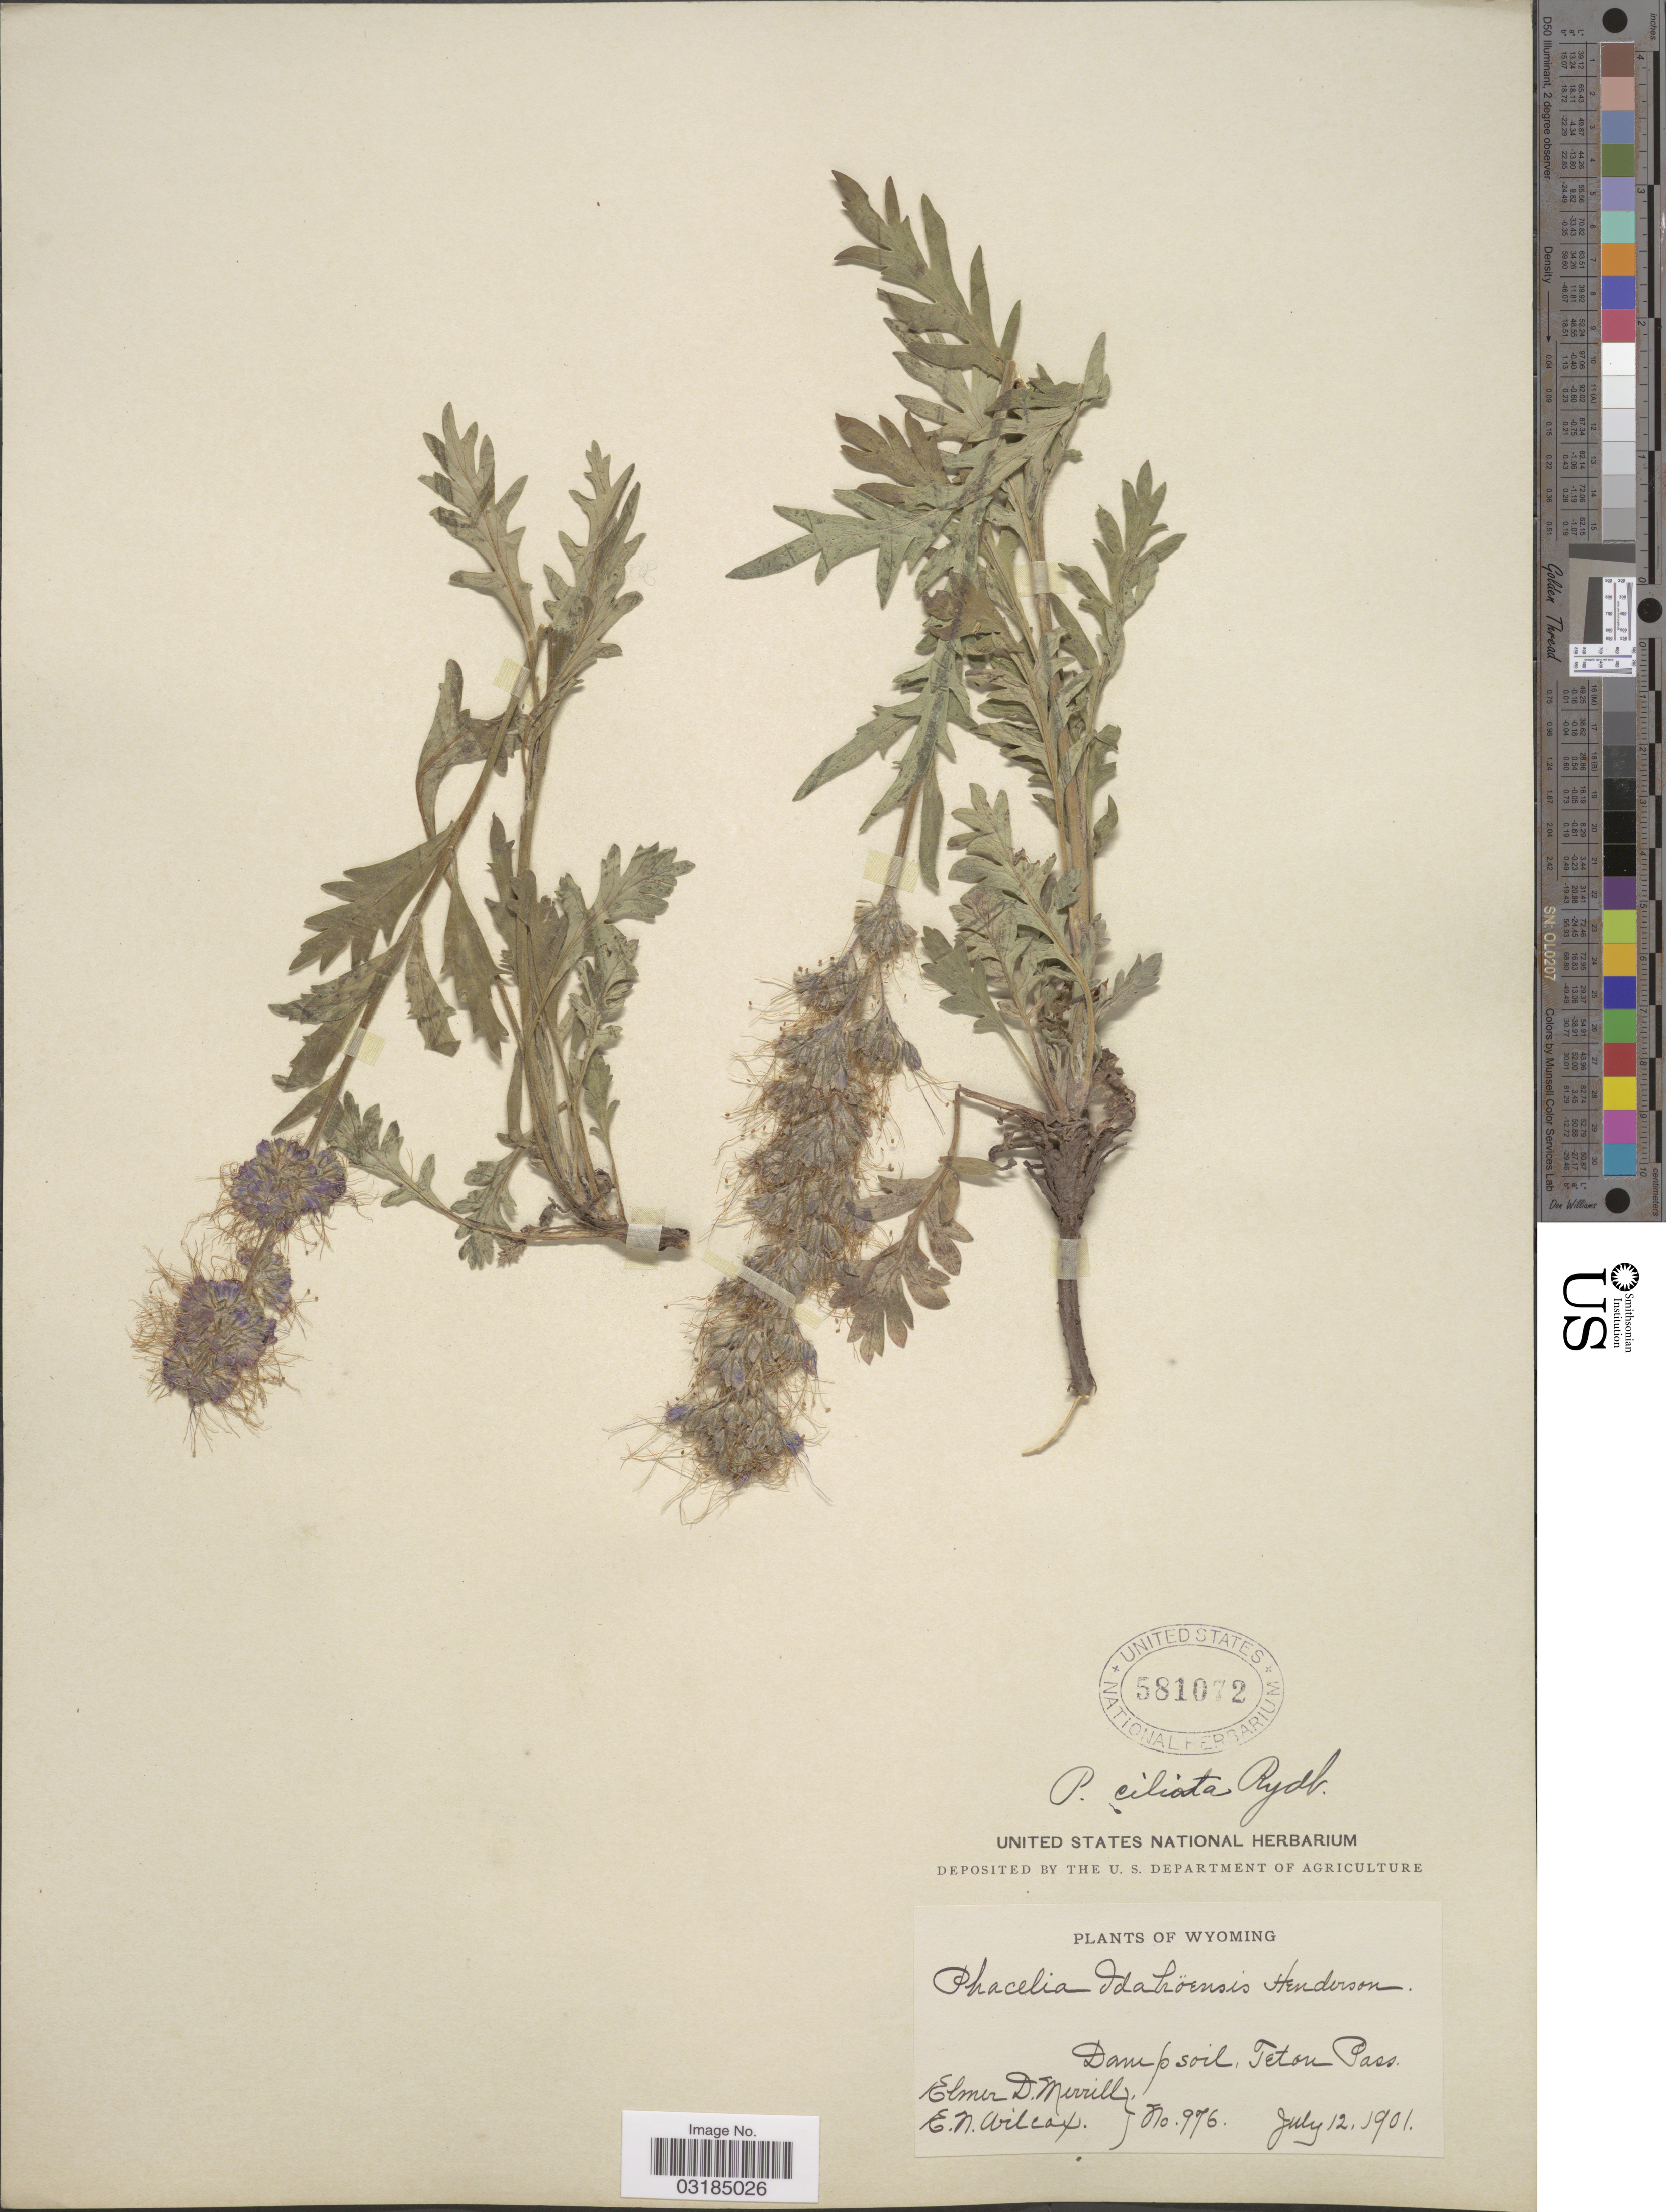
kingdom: Plantae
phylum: Tracheophyta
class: Magnoliopsida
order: Boraginales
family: Hydrophyllaceae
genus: Phacelia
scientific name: Phacelia ciliosa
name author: Rydb.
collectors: E. D. Merrill & E. Wilcox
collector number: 976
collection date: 1901-07-12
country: United States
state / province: Wyoming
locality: Teton Pass.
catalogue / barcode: US 581072